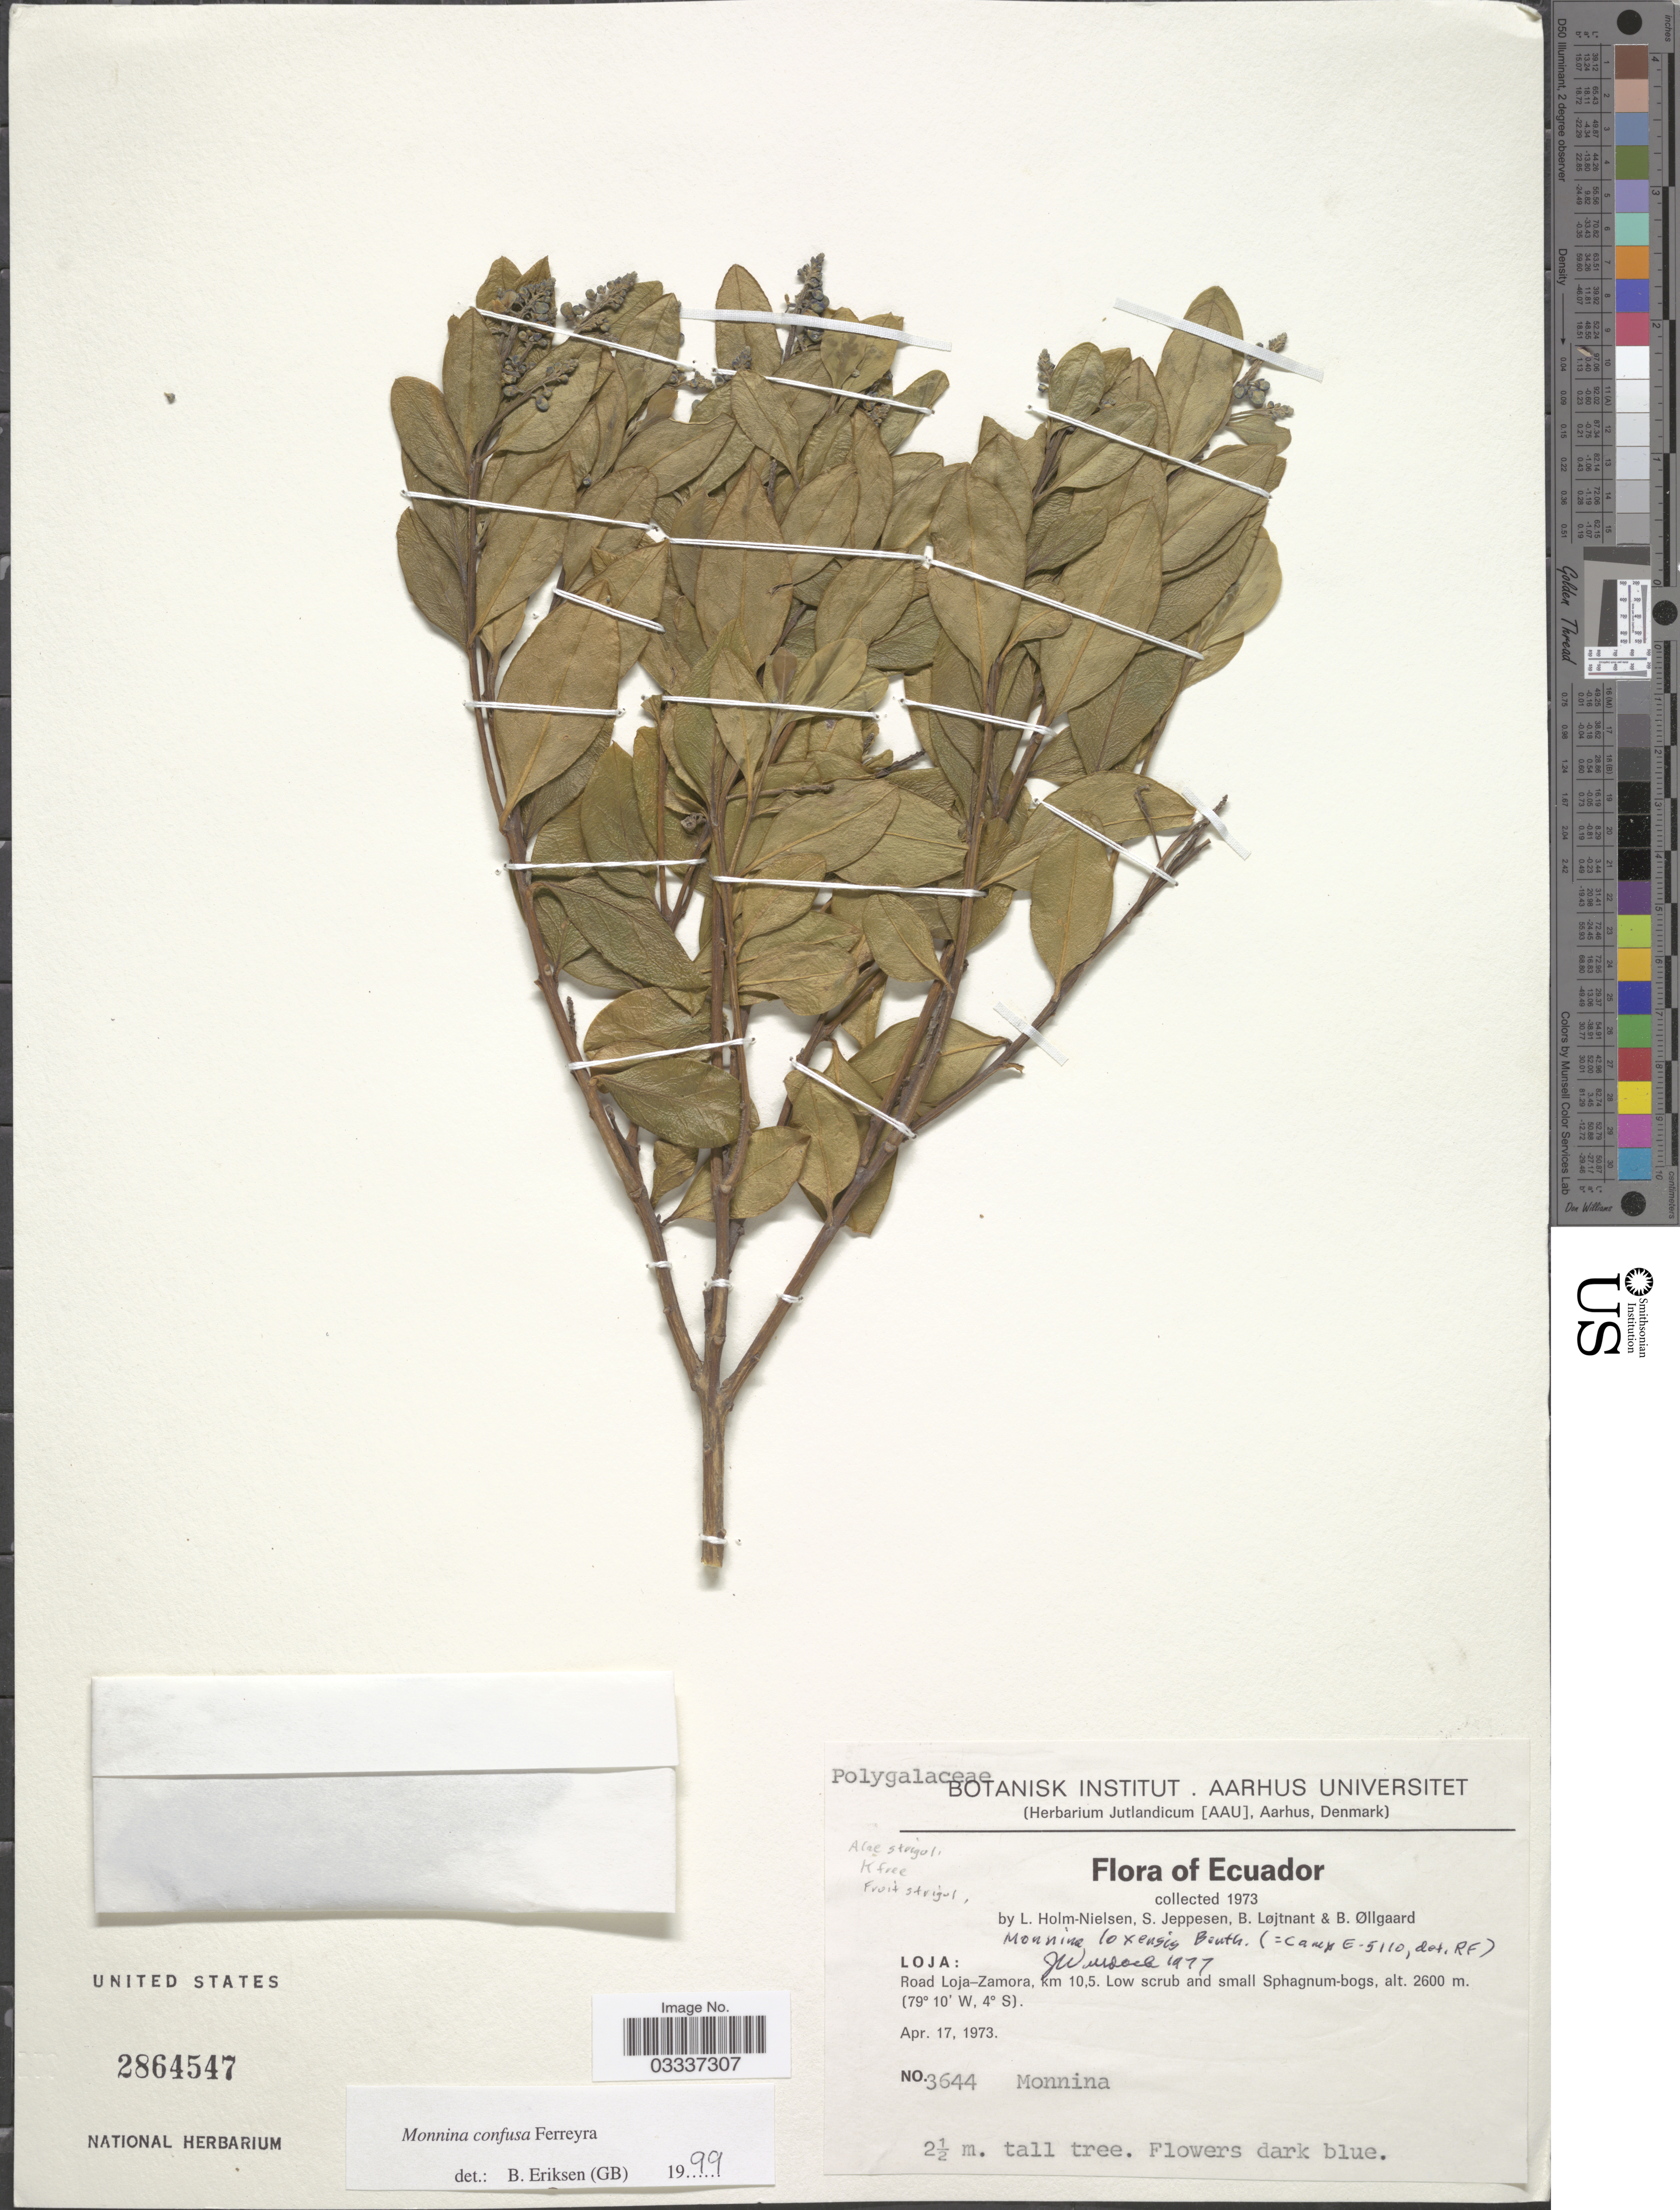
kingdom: Plantae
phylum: Tracheophyta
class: Magnoliopsida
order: Fabales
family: Polygalaceae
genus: Monnina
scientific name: Monnina confusa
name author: Ferreyra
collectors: L. Holm-Nielsen, S. Jeppesen, B. Löjtnant & B. Øllgaard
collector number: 3644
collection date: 1973-04-17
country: Ecuador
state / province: Loja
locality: Road Loja-Zamora, km 10.5.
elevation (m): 2600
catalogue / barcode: US 2864547